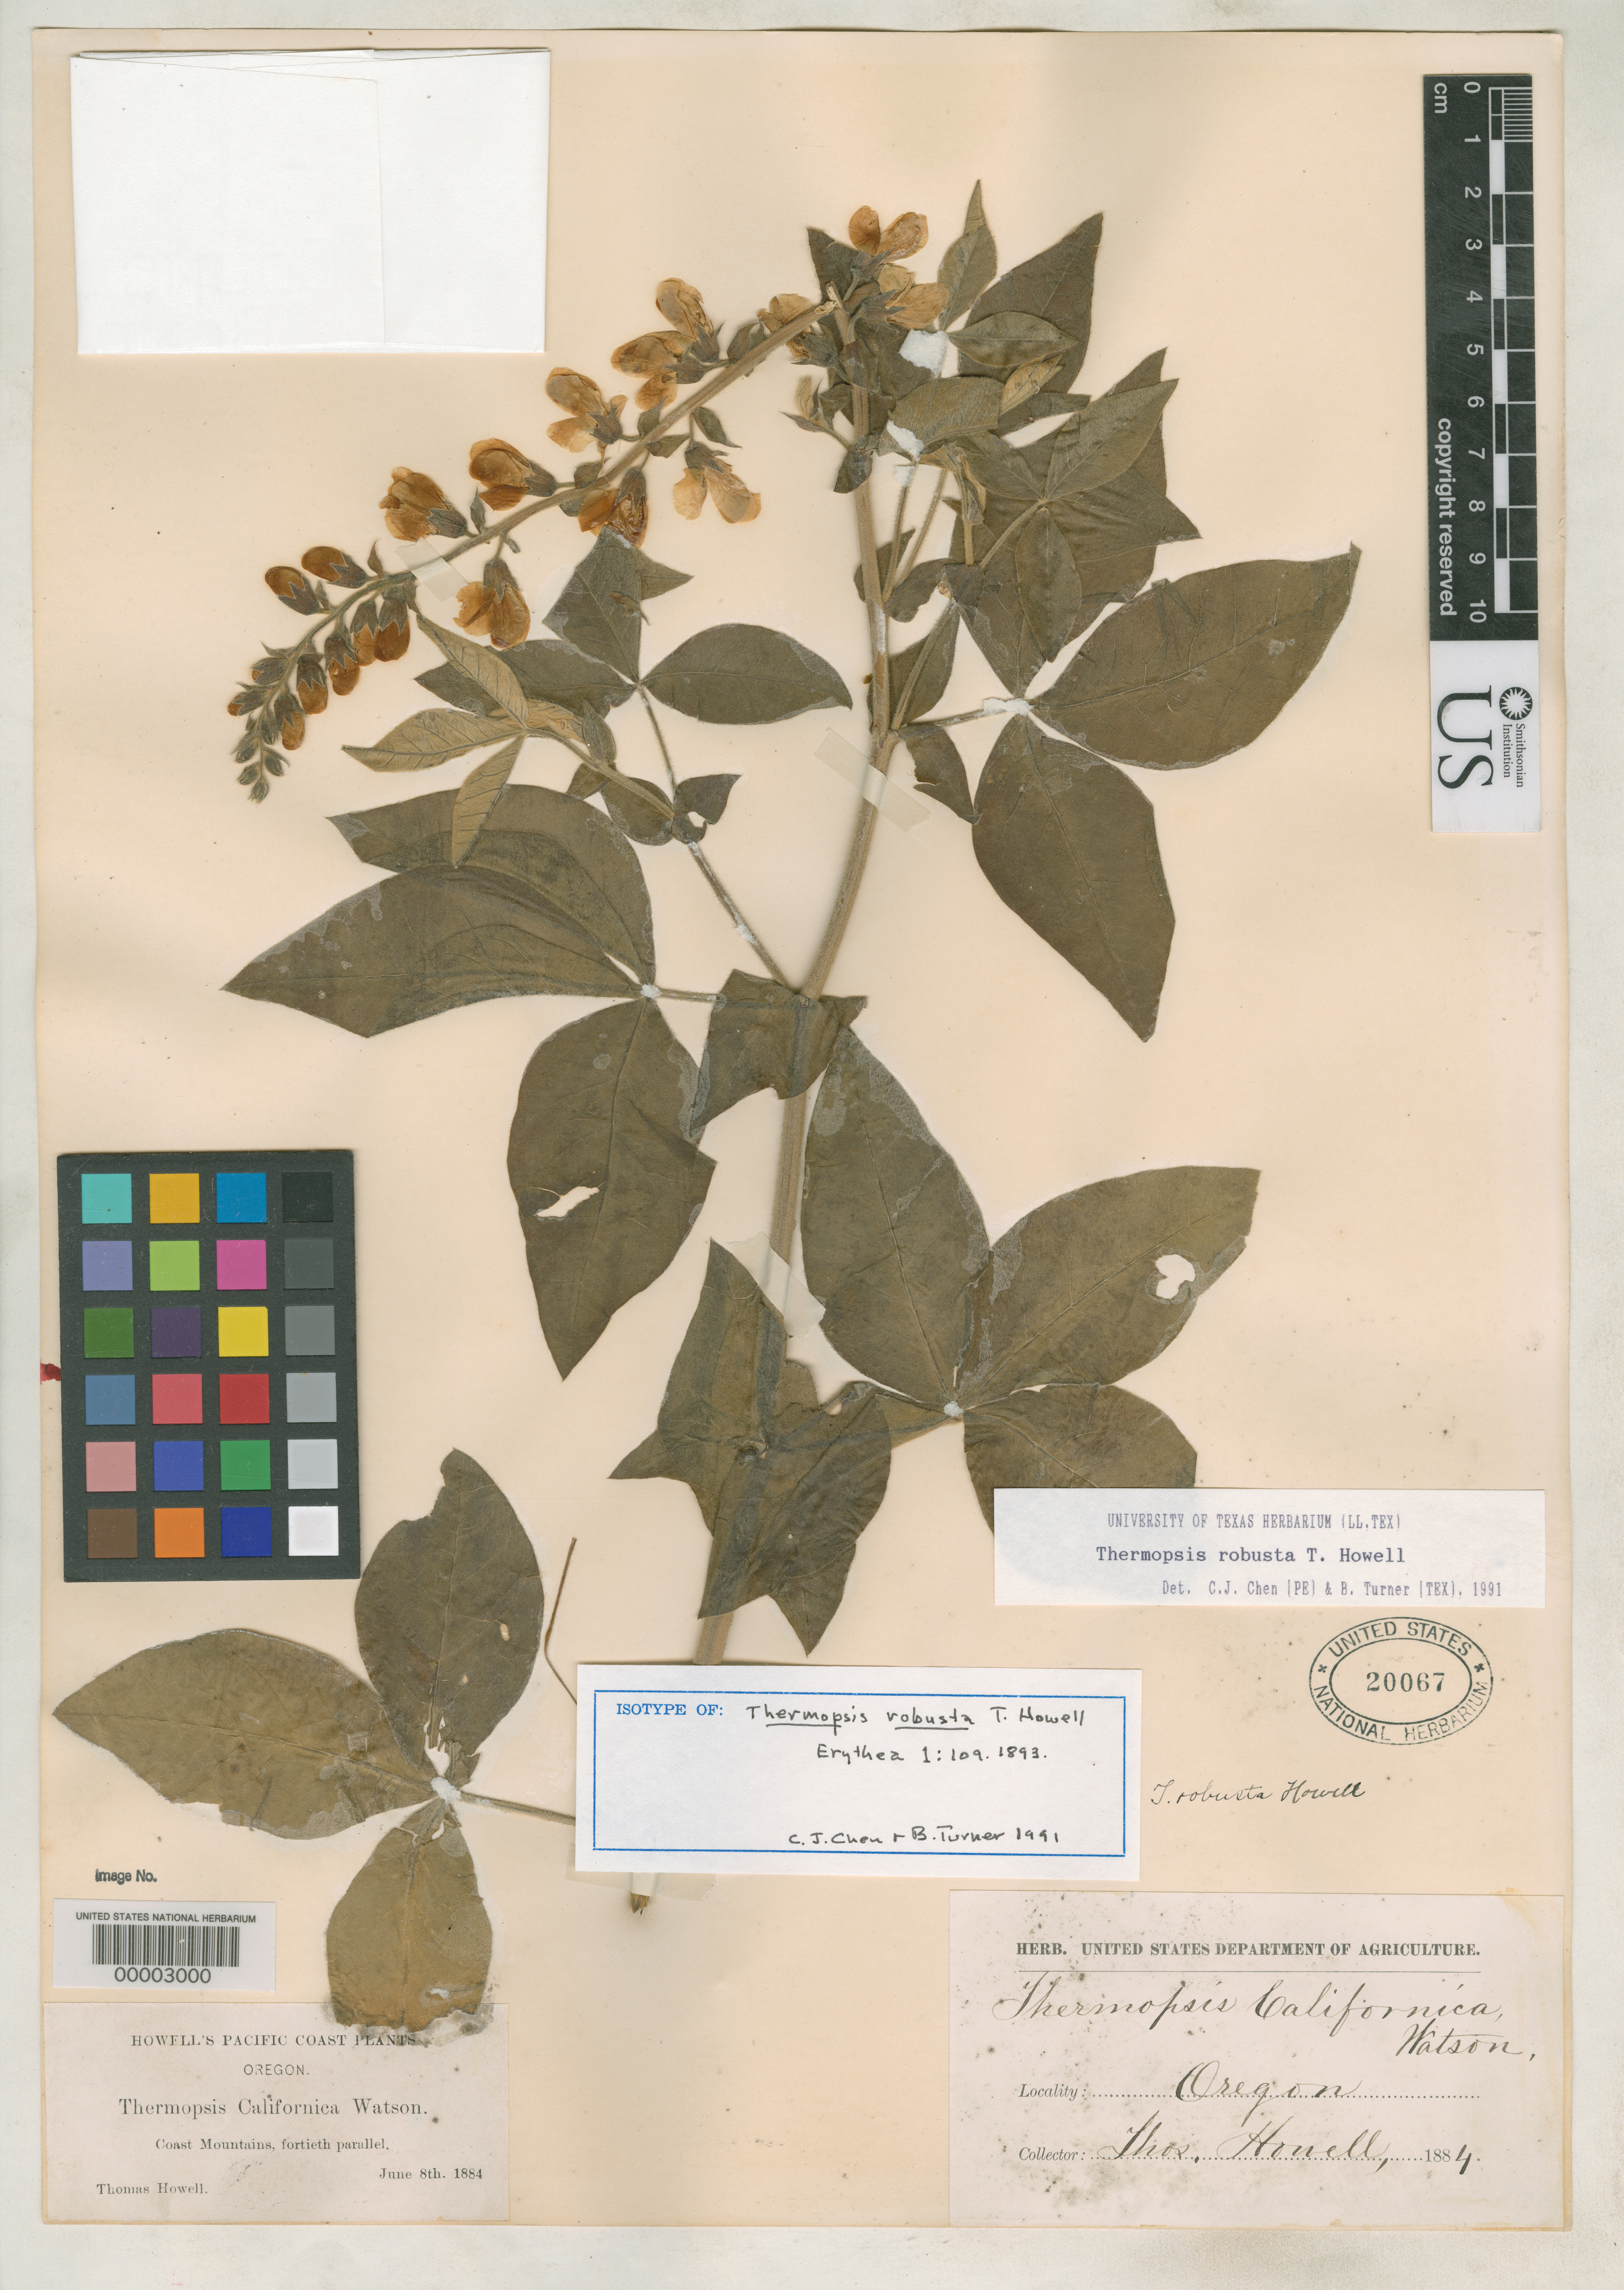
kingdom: Plantae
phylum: Tracheophyta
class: Magnoliopsida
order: Fabales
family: Fabaceae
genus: Thermopsis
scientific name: Thermopsis robusta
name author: Howell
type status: Isotype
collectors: T. J. Howell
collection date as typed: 08 Jun 1884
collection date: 1884-06-08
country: United States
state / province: Oregon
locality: Coast mountains, forthieth parallel.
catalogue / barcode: US 20067